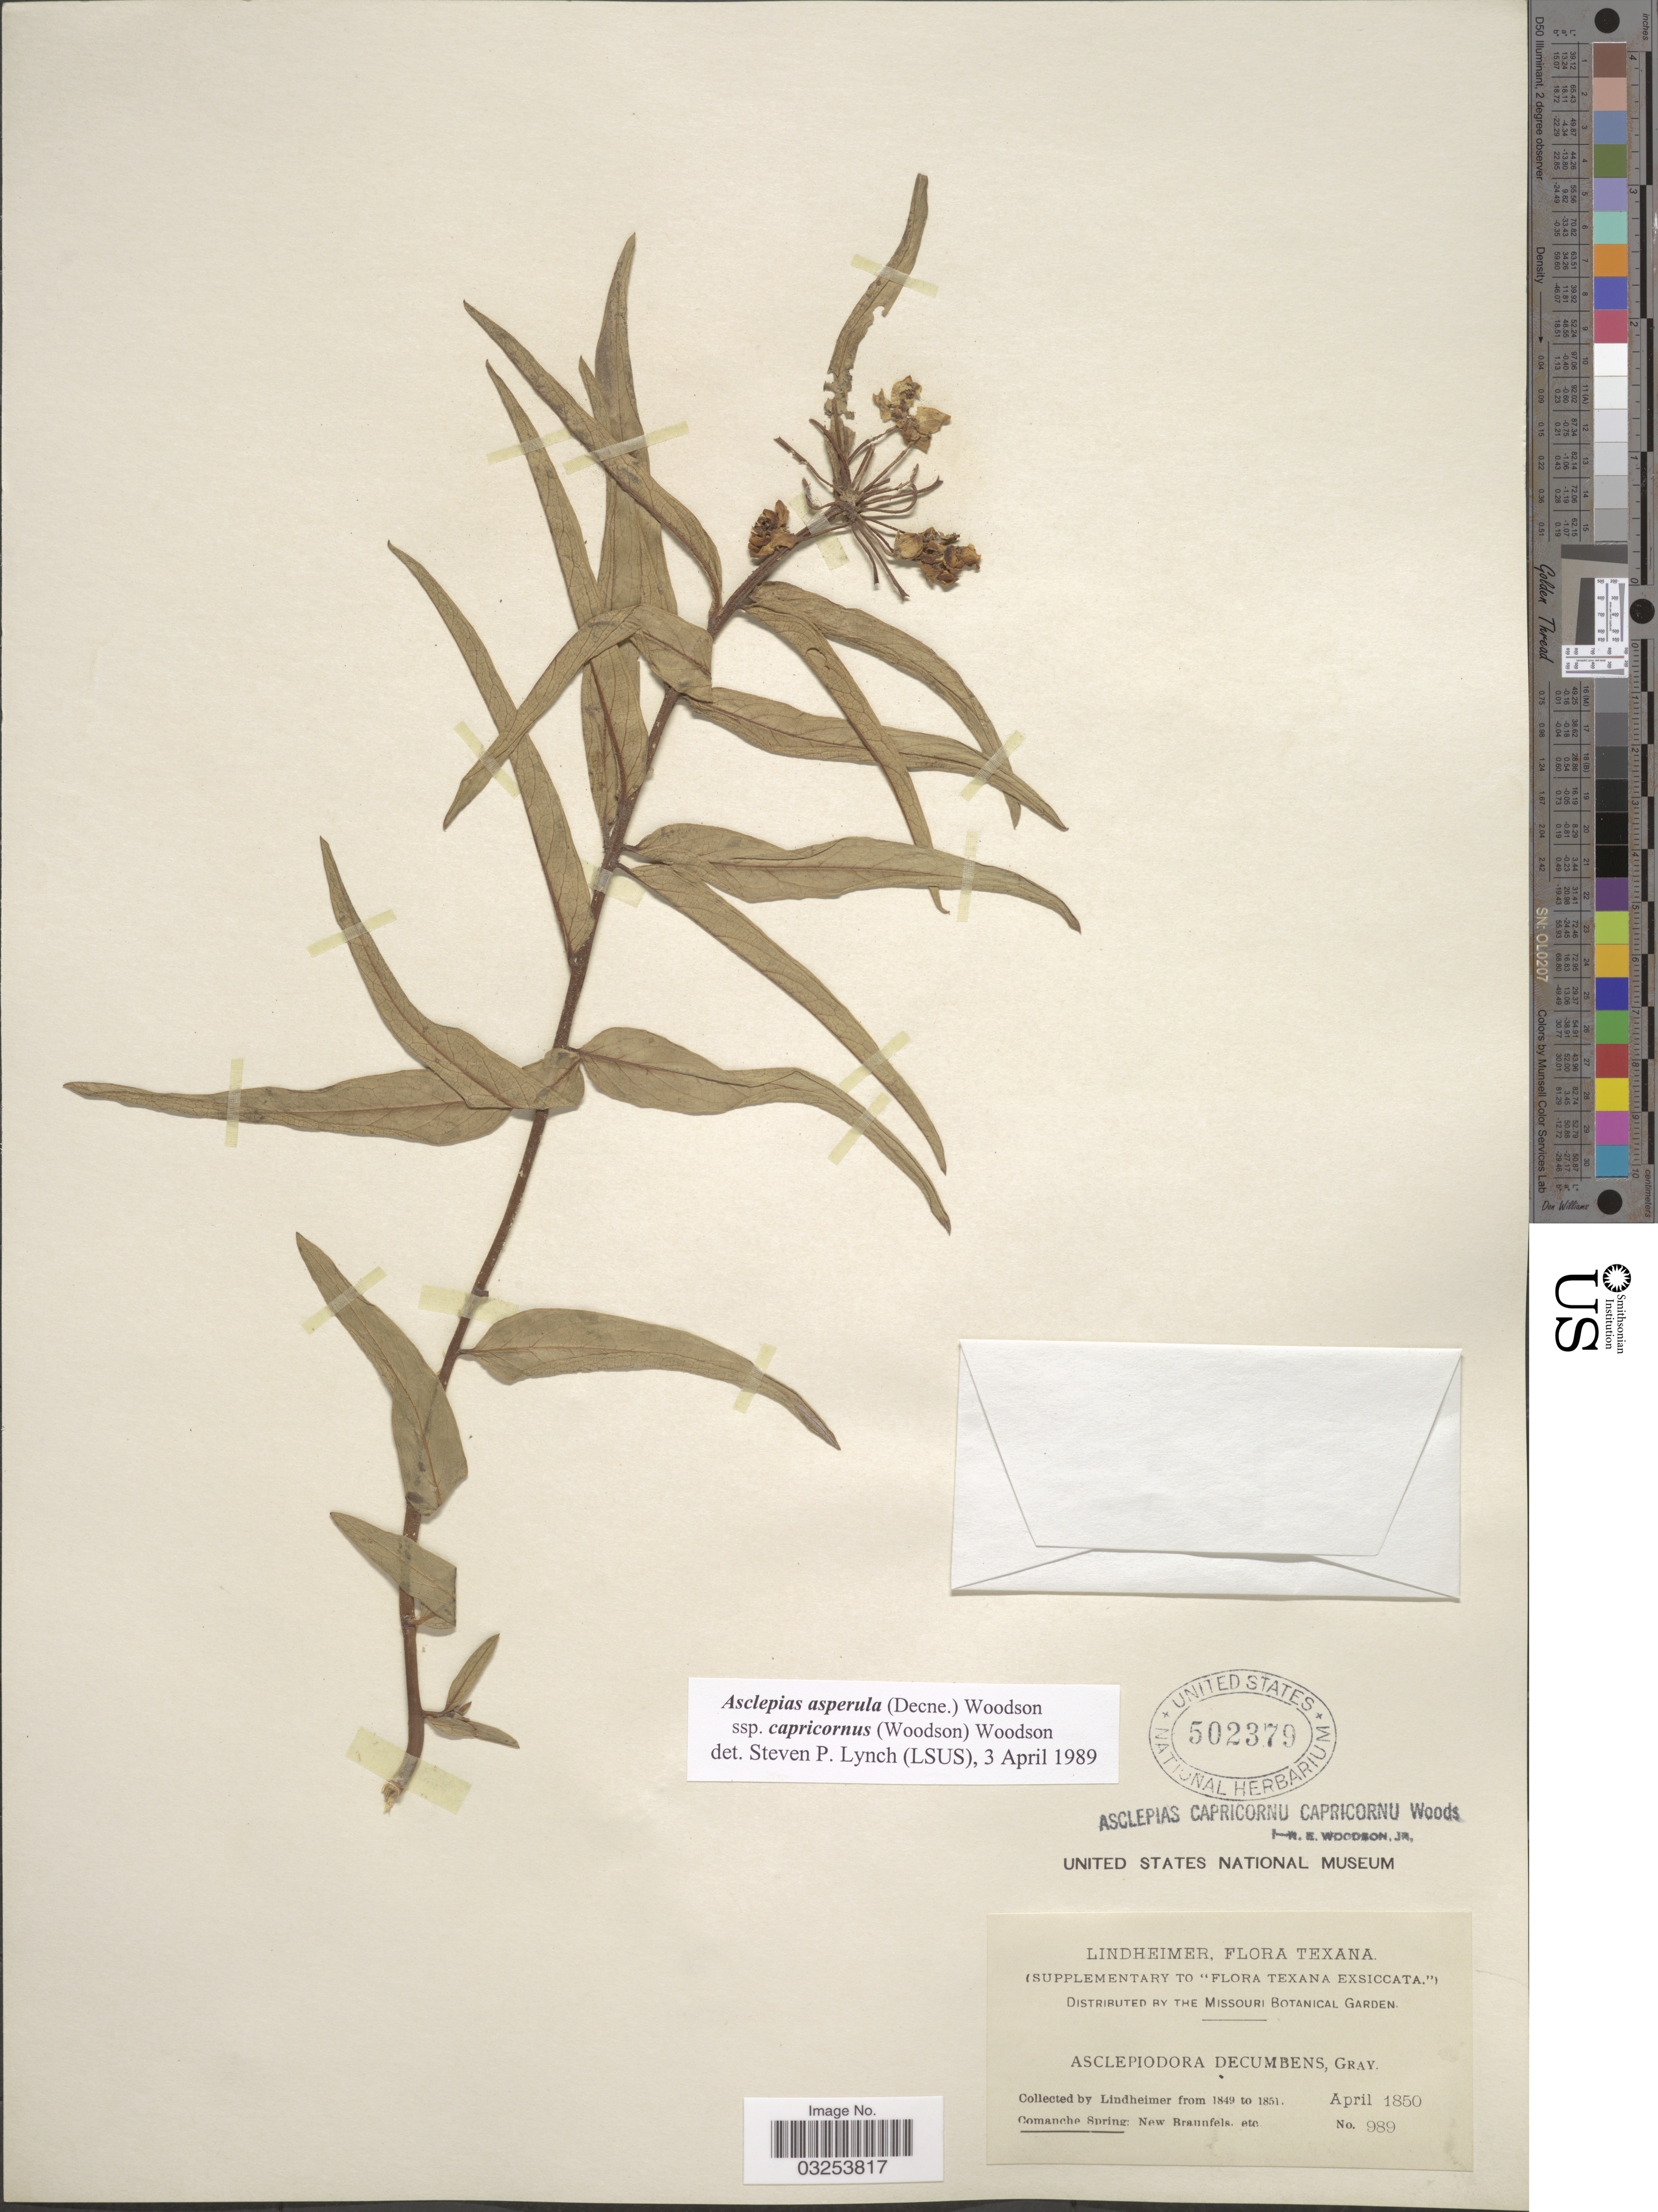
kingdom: Plantae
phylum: Tracheophyta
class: Magnoliopsida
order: Gentianales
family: Apocynaceae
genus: Asclepias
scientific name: Asclepias asperula subsp. capricornus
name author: Woodson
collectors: -. Lindheimer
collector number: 989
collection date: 1850-04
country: United States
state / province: Texas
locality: Comanche Spring: New Braunfels. etc.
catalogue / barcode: US 502379